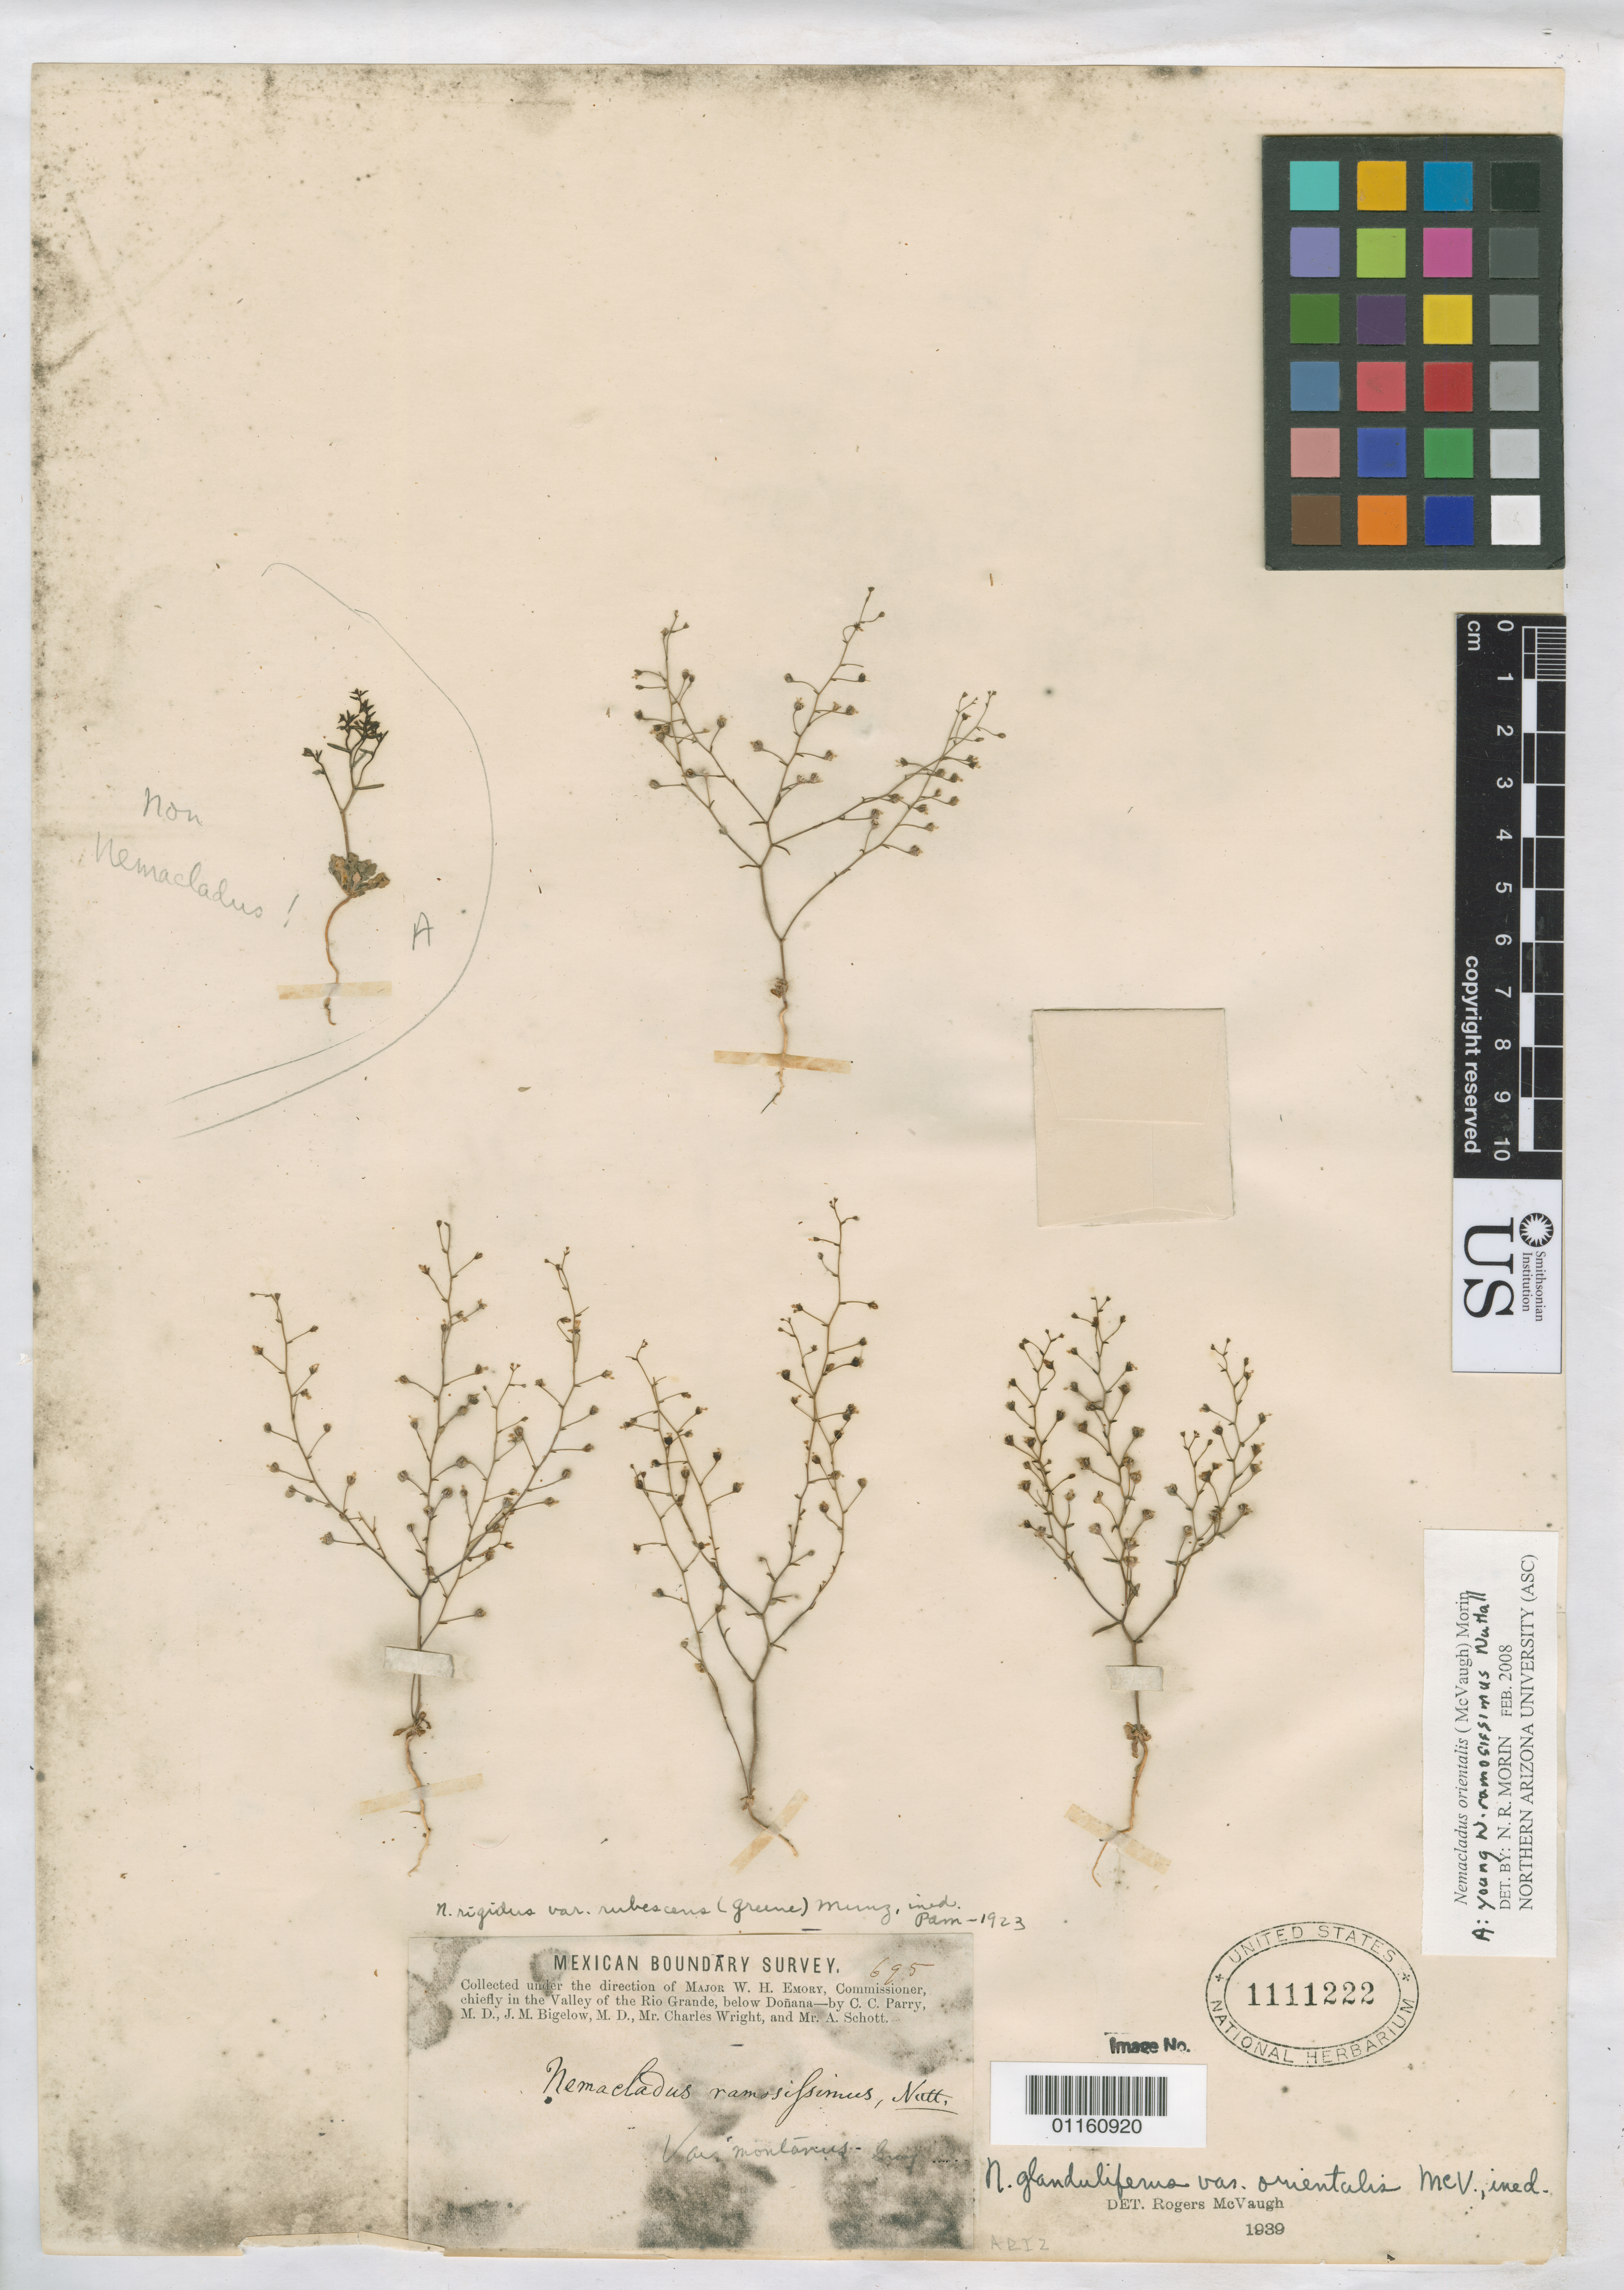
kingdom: Plantae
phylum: Tracheophyta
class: Magnoliopsida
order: Asterales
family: Campanulaceae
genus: Nemacladus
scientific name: Nemacladus orientalis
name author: (McVaugh) Morin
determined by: Morin, N. R., (ASC)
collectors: C. C. Parry, J. M. Bigelow, C. Wright & A. Schott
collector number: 695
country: United States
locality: Valley of the Rio Grande, below Donana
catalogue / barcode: US 1111222